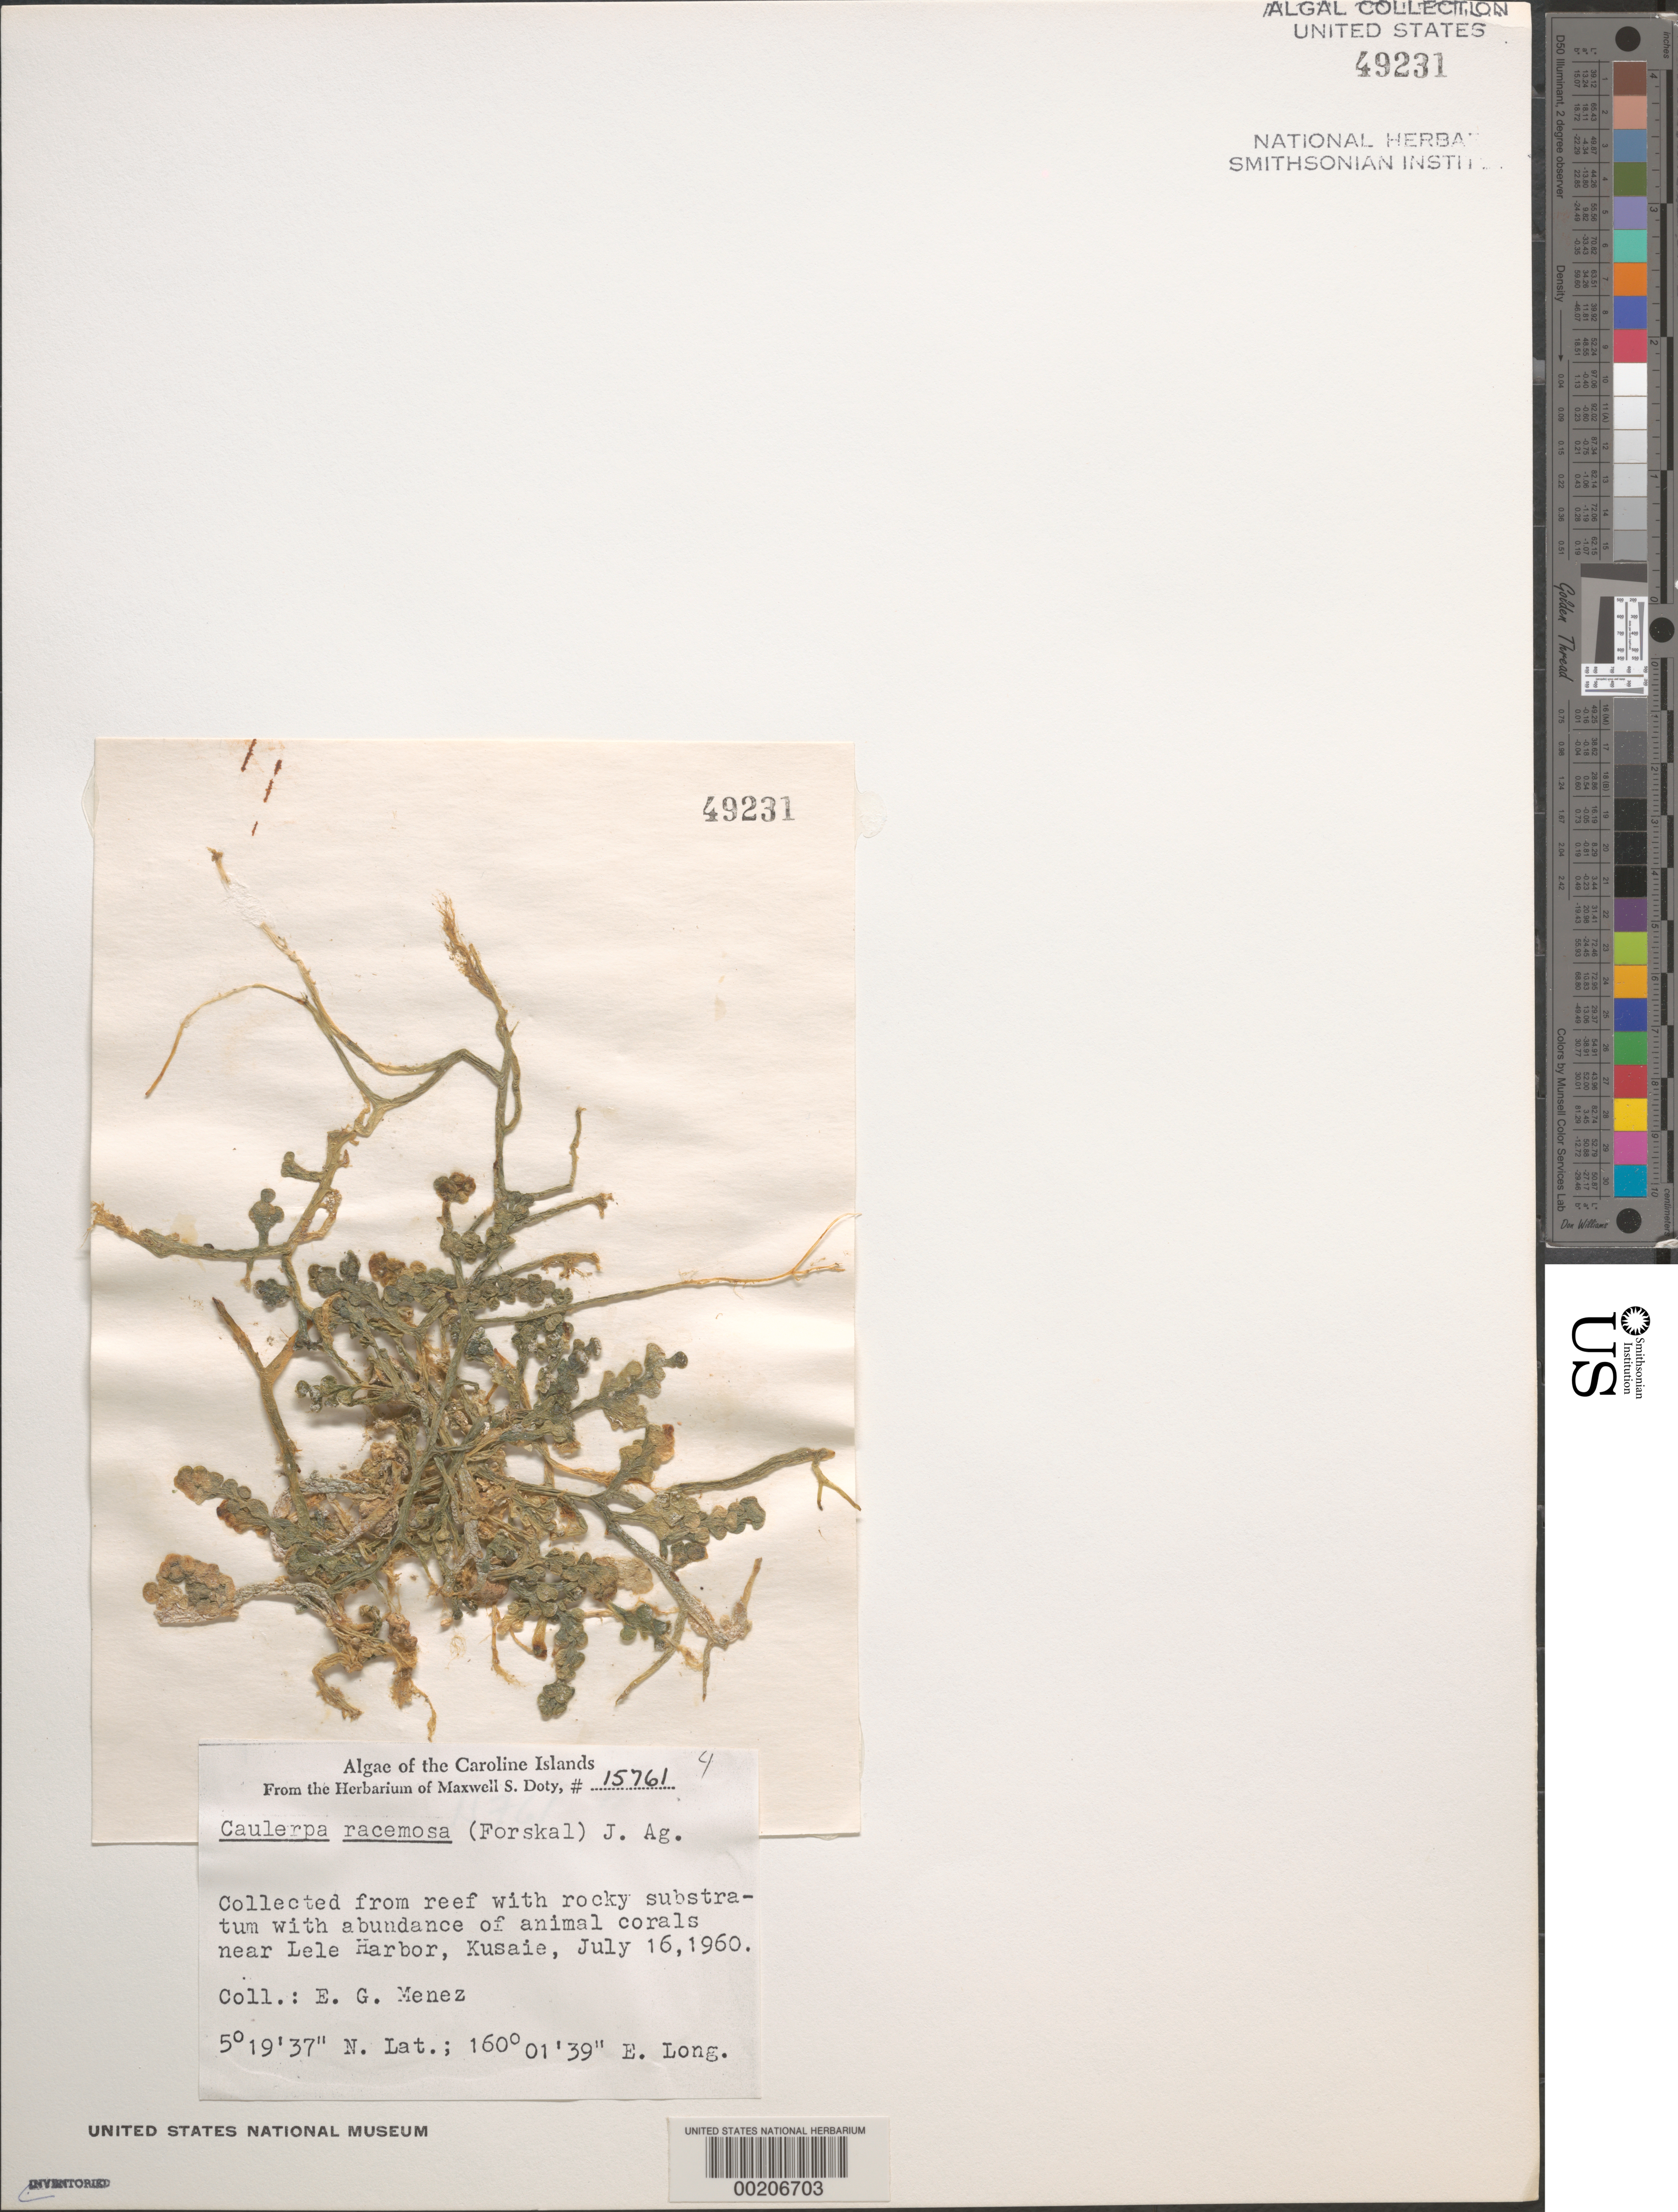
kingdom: Plantae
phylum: Chlorophyta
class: Ulvophyceae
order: Bryopsidales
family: Caulerpaceae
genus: Caulerpa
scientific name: Caulerpa racemosa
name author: (Forssk.) J. Agardh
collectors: Meñez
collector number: MSD 15761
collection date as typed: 16 Jul 1960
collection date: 1960-07-16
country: Micronesia, Federated States of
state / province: Kosrae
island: Kosrae [Kusaie]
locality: Near Lele Harbor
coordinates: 5 19' 37" N. Lat., 160 01' 39" E. Long.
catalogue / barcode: US 49231